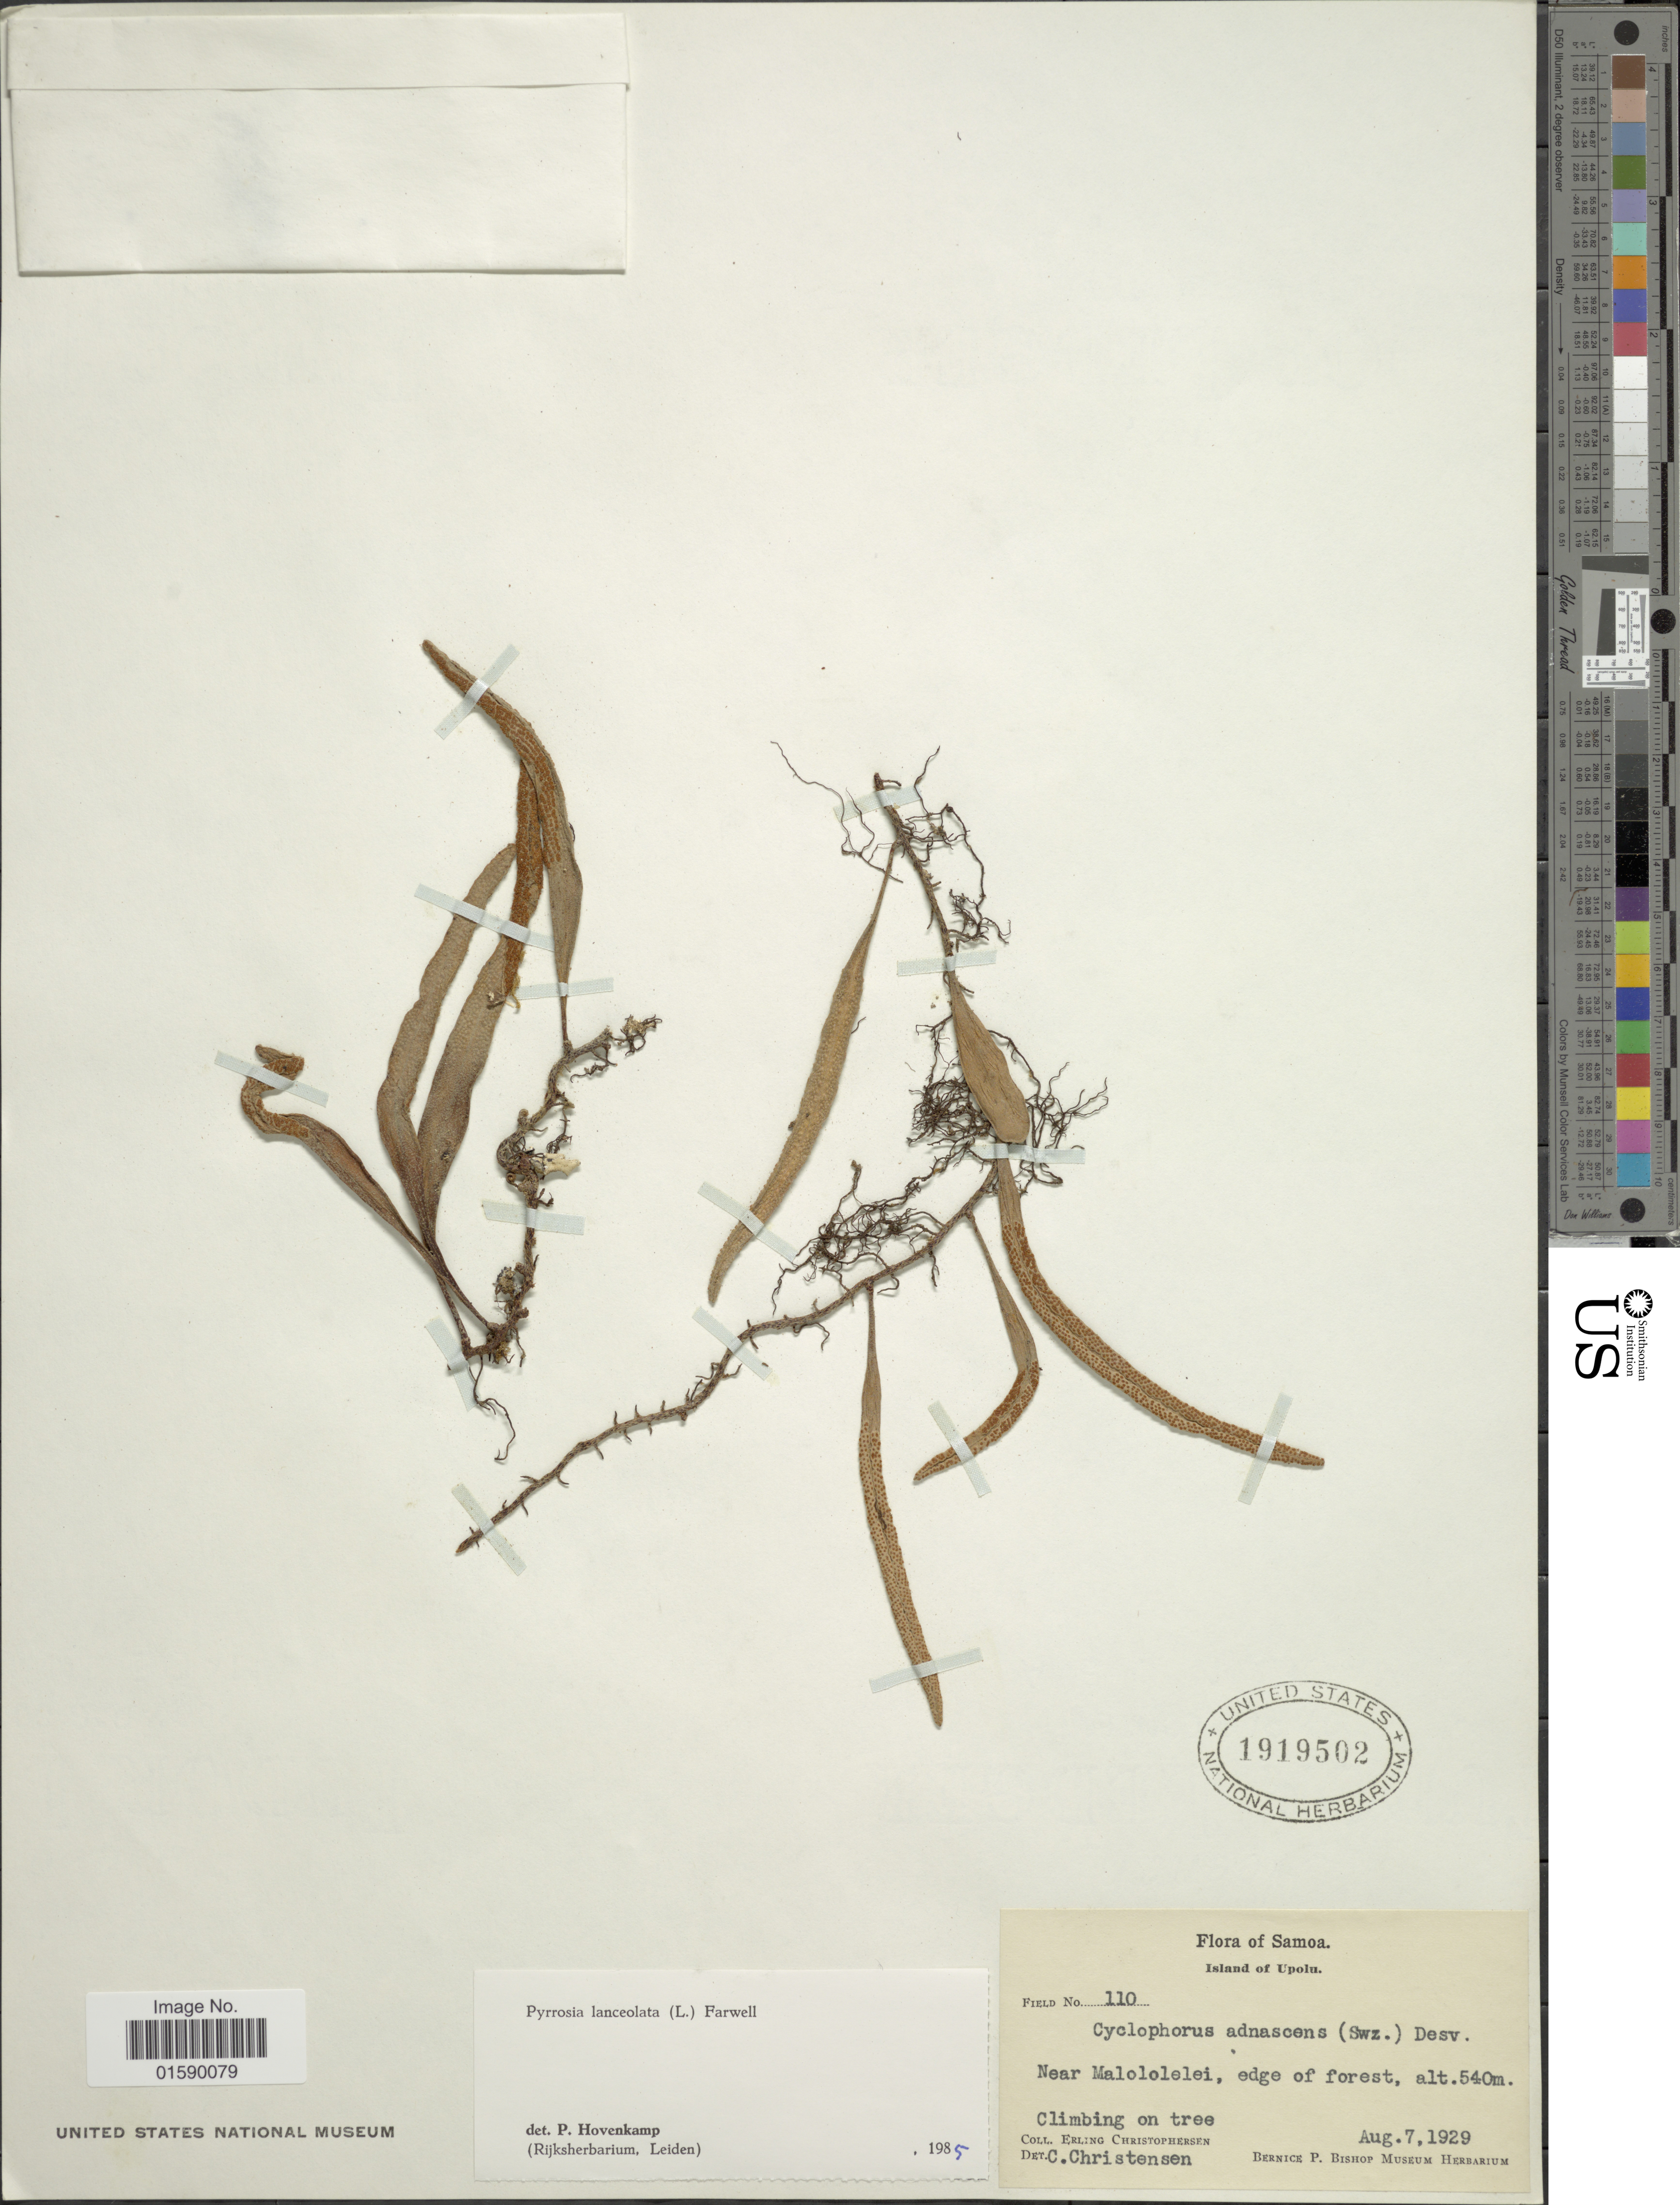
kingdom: Plantae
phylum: Tracheophyta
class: Polypodiopsida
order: Polypodiales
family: Polypodiaceae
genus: Pyrrosia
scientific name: Pyrrosia lanceolata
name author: (L.) Farw.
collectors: E. Christophersen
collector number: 110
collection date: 1929-08-07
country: Samoa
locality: Samoa, island of Upolu Near Malololelei, edge of forest.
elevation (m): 540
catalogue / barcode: US 1919502